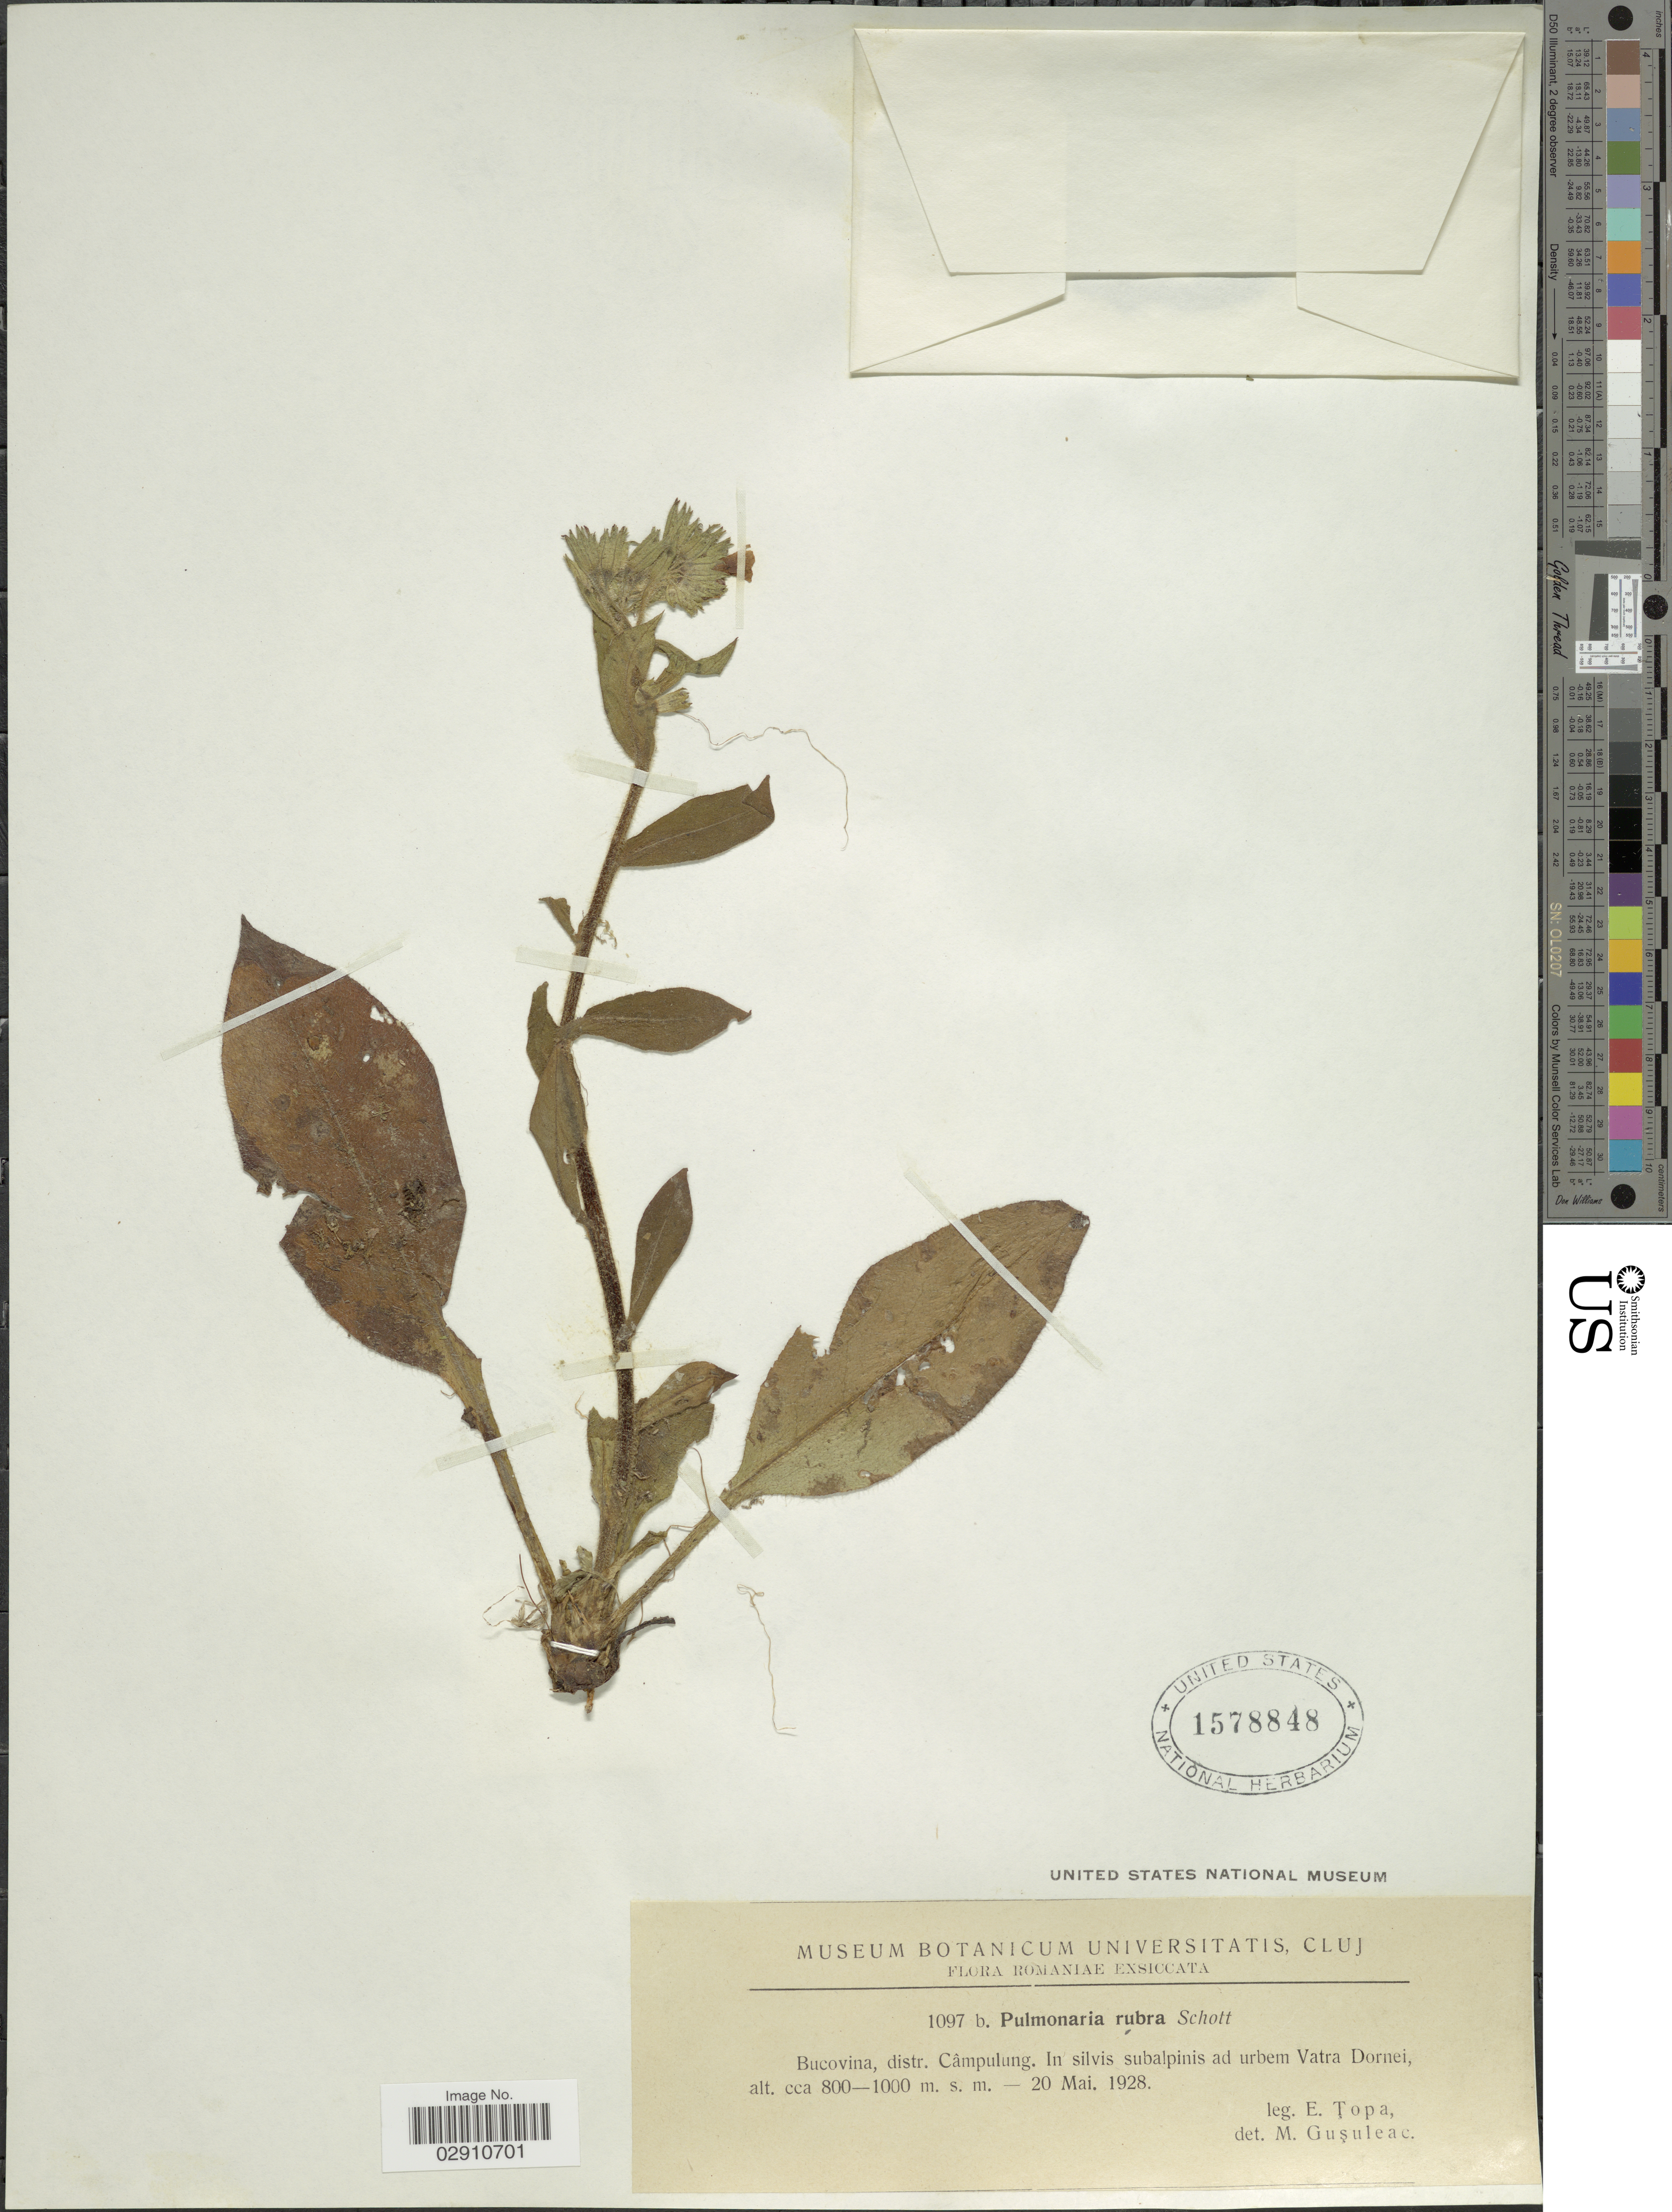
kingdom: Plantae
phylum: Tracheophyta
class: Magnoliopsida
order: Boraginales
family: Boraginaceae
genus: Pulmonaria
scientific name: Pulmonaria rubra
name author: Schott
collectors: E. Topa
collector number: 1097b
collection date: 1928-05-20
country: Romania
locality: Bucovina, distr. Câmpulung. In silvis subalpinis ad urbem Vatra Dornei.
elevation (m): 800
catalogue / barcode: US 1578848